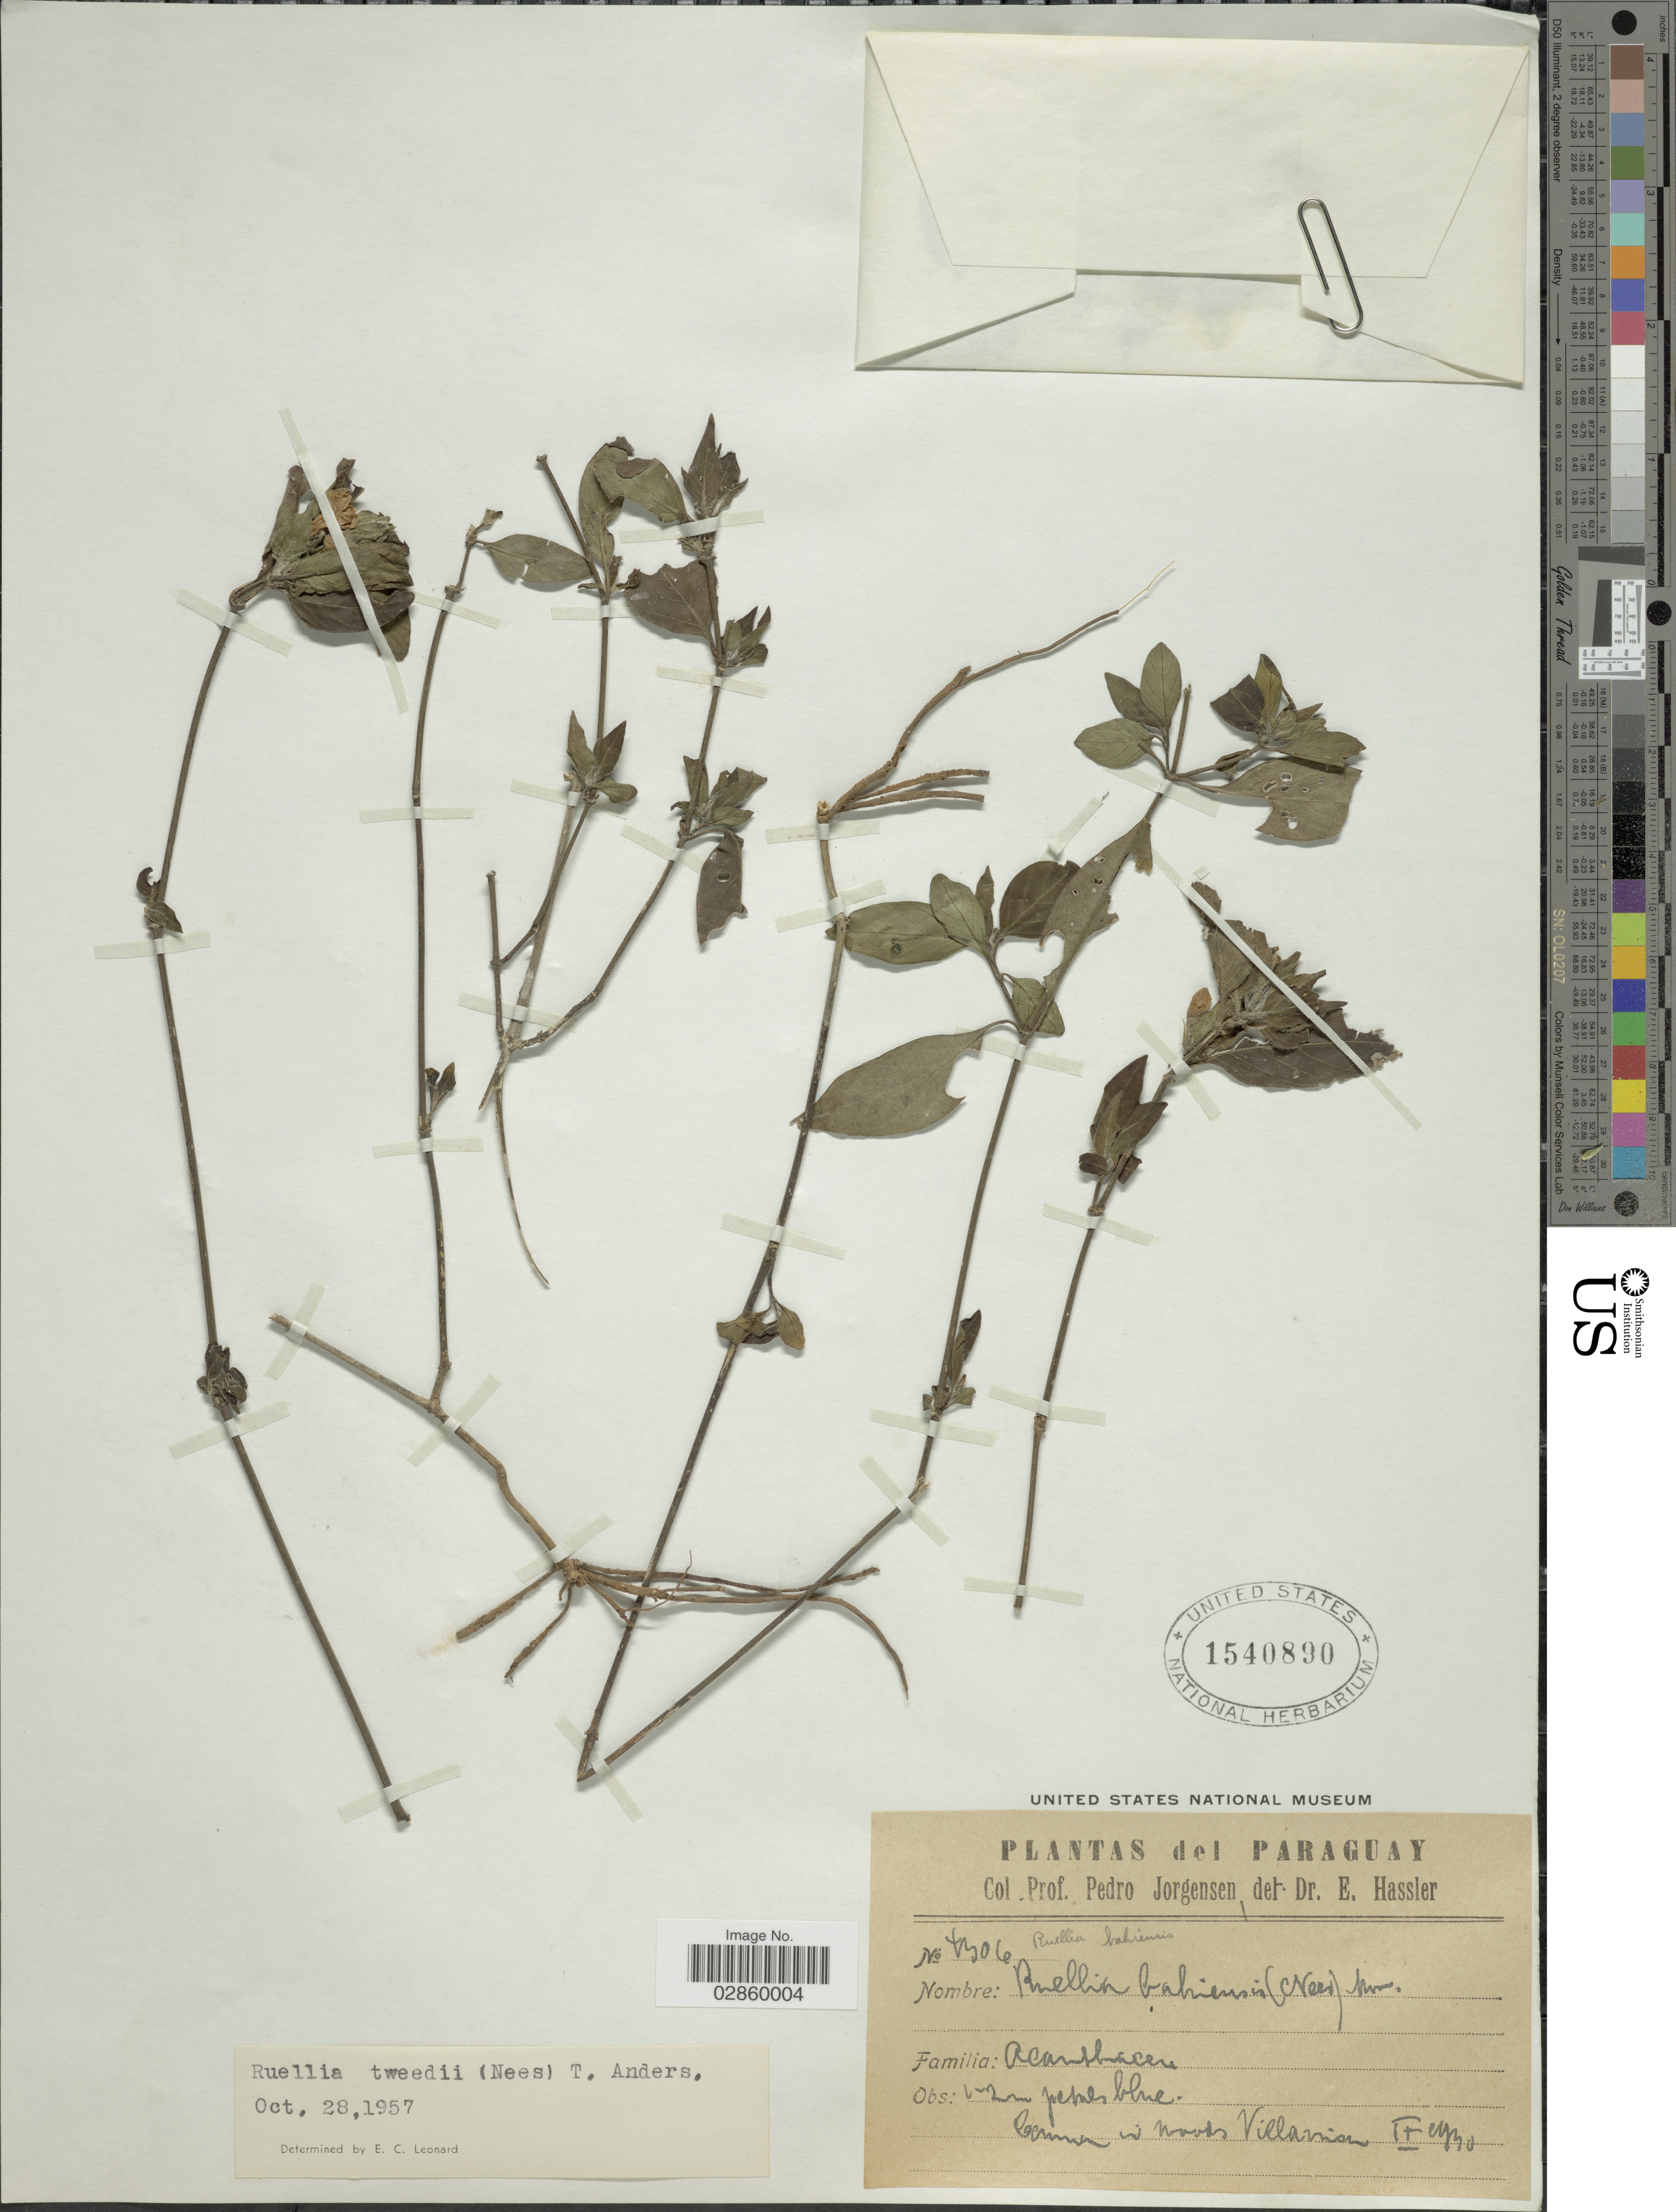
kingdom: Plantae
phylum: Tracheophyta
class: Magnoliopsida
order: Lamiales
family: Acanthaceae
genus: Ruellia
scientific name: Ruellia erythropus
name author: (Nees) Lindau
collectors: P. Jörgensen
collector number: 4306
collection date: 1930-09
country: Paraguay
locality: Common in woods Villarrica.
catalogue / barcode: US 1540890